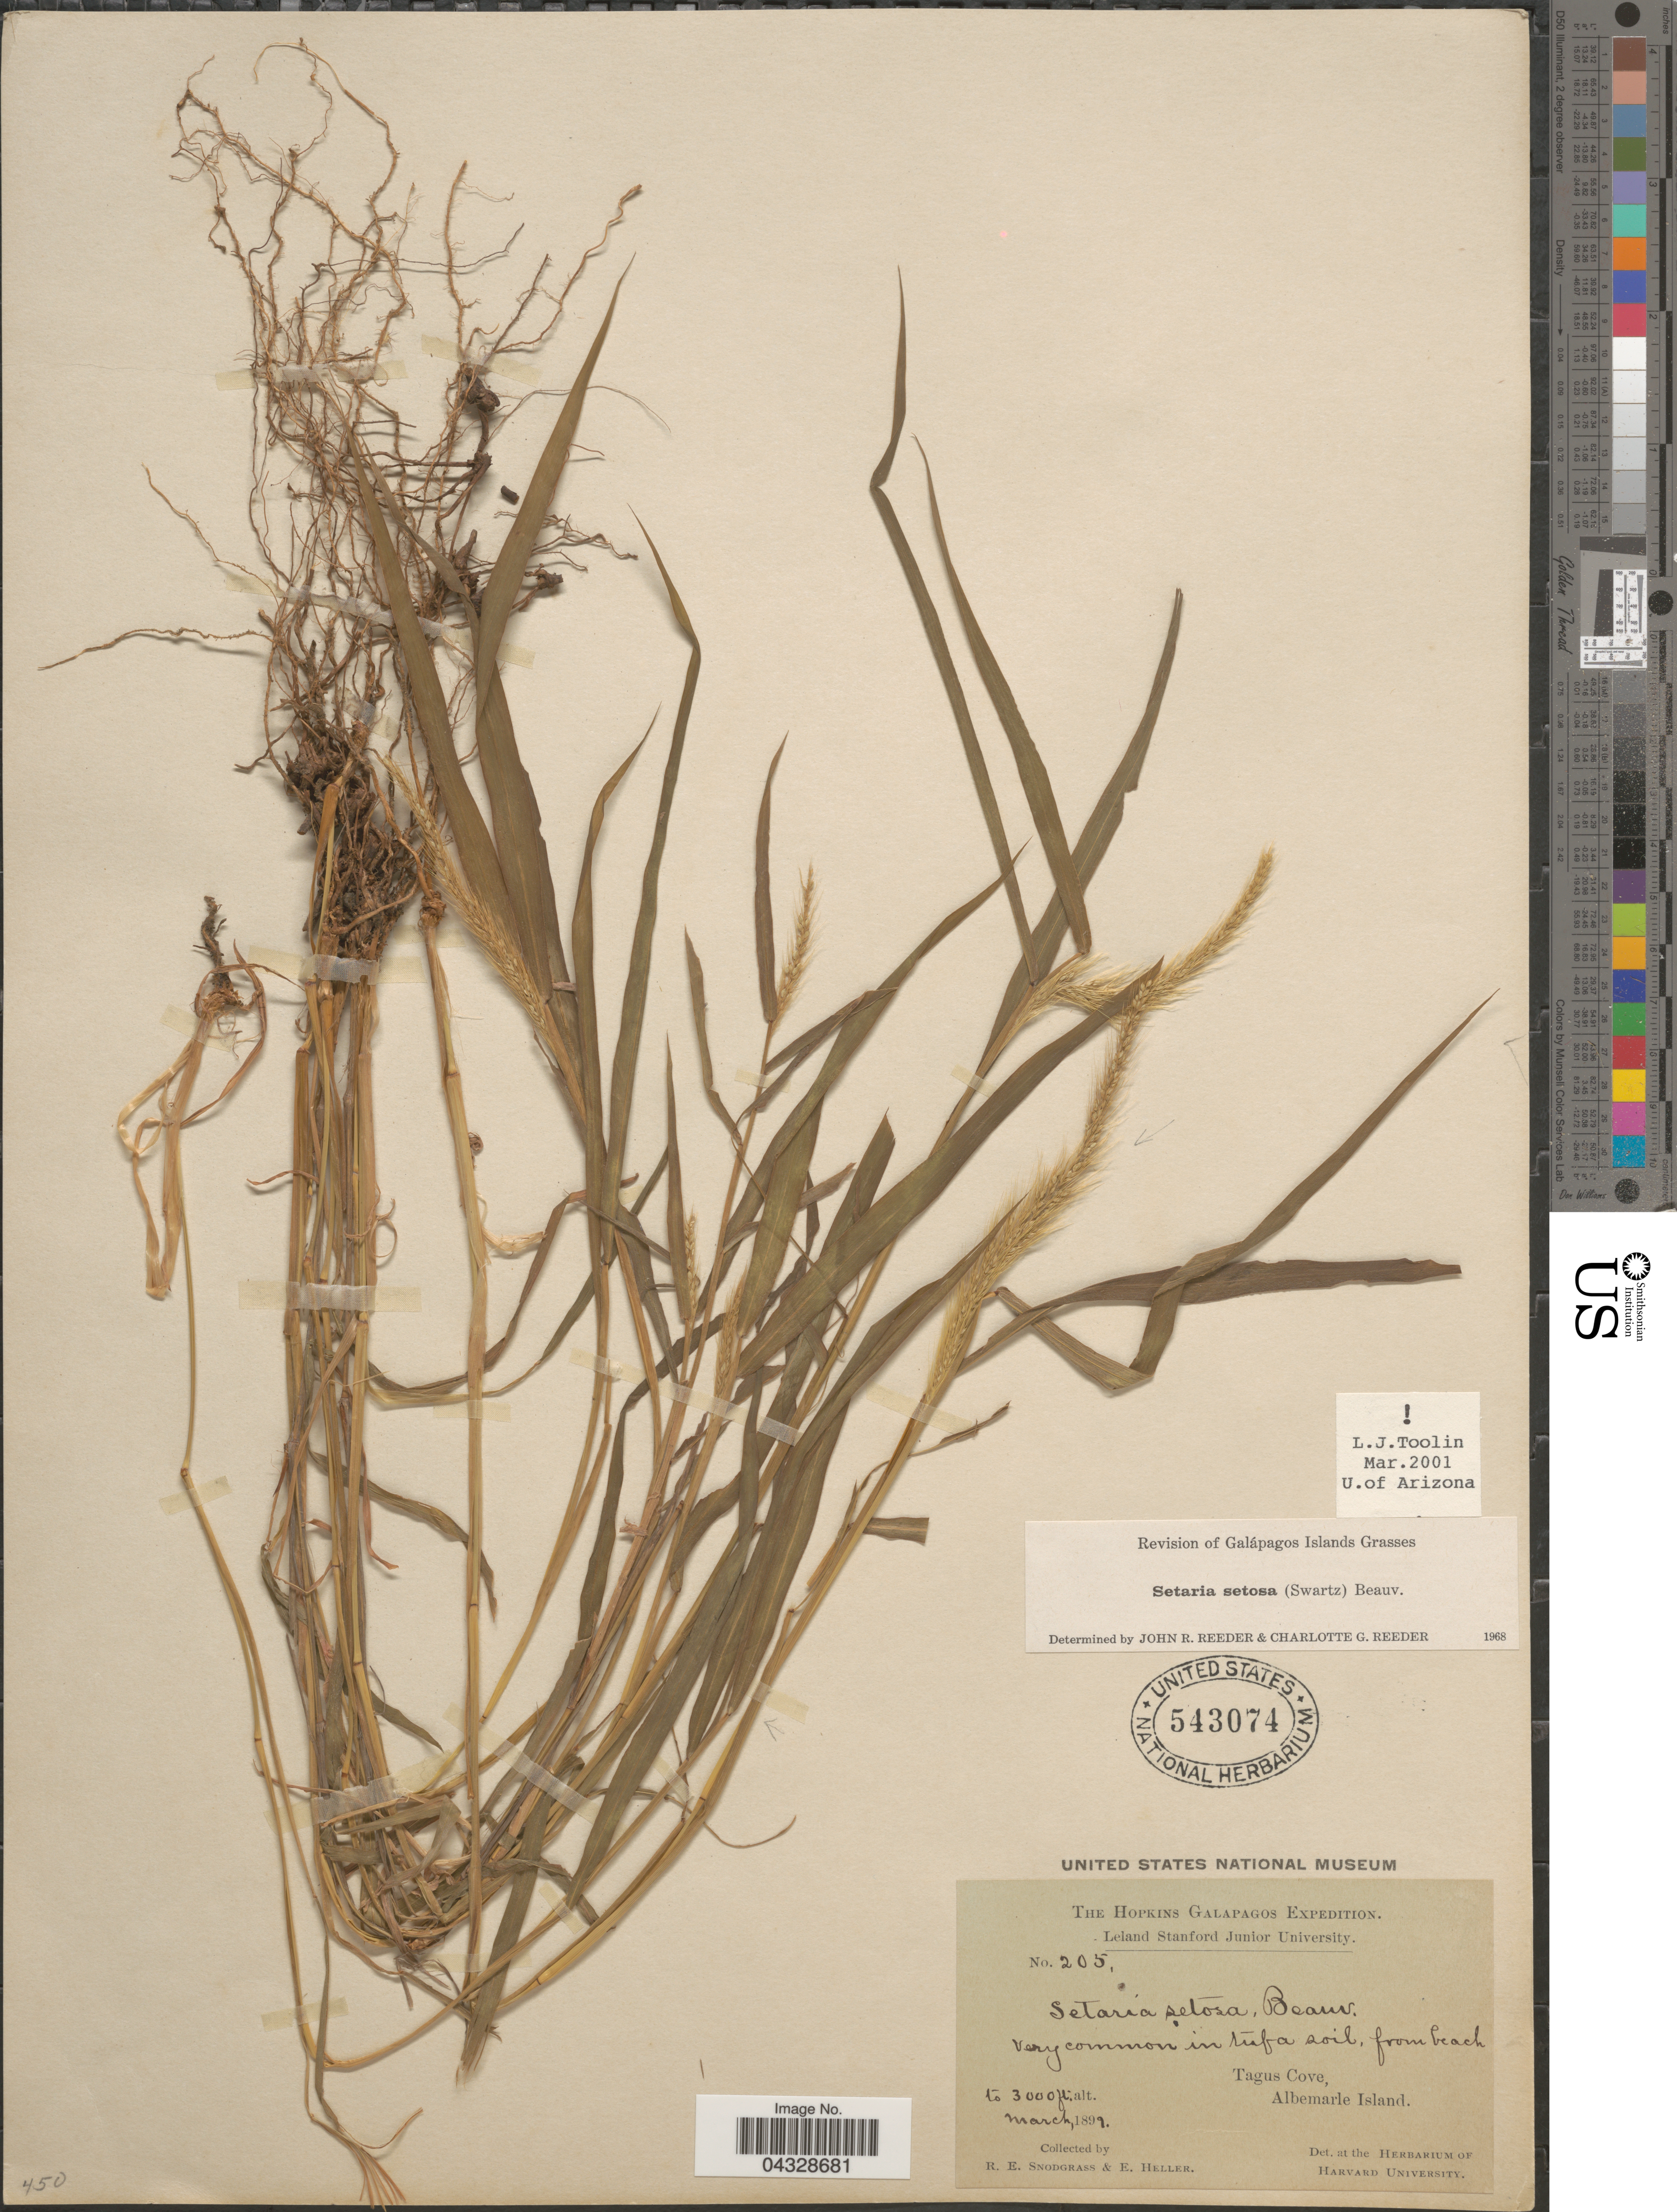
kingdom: Plantae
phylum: Tracheophyta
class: Liliopsida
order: Poales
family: Poaceae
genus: Setaria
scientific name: Setaria setosa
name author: (Sw.) P. Beauv.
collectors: R. E. Snodgrass & E. Heller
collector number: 205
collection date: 1899-03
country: Ecuador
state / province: Colón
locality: The Hopkins Galapagos Expedition. Tagus Cove, Albemarle Island.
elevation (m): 914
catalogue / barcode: US 543074